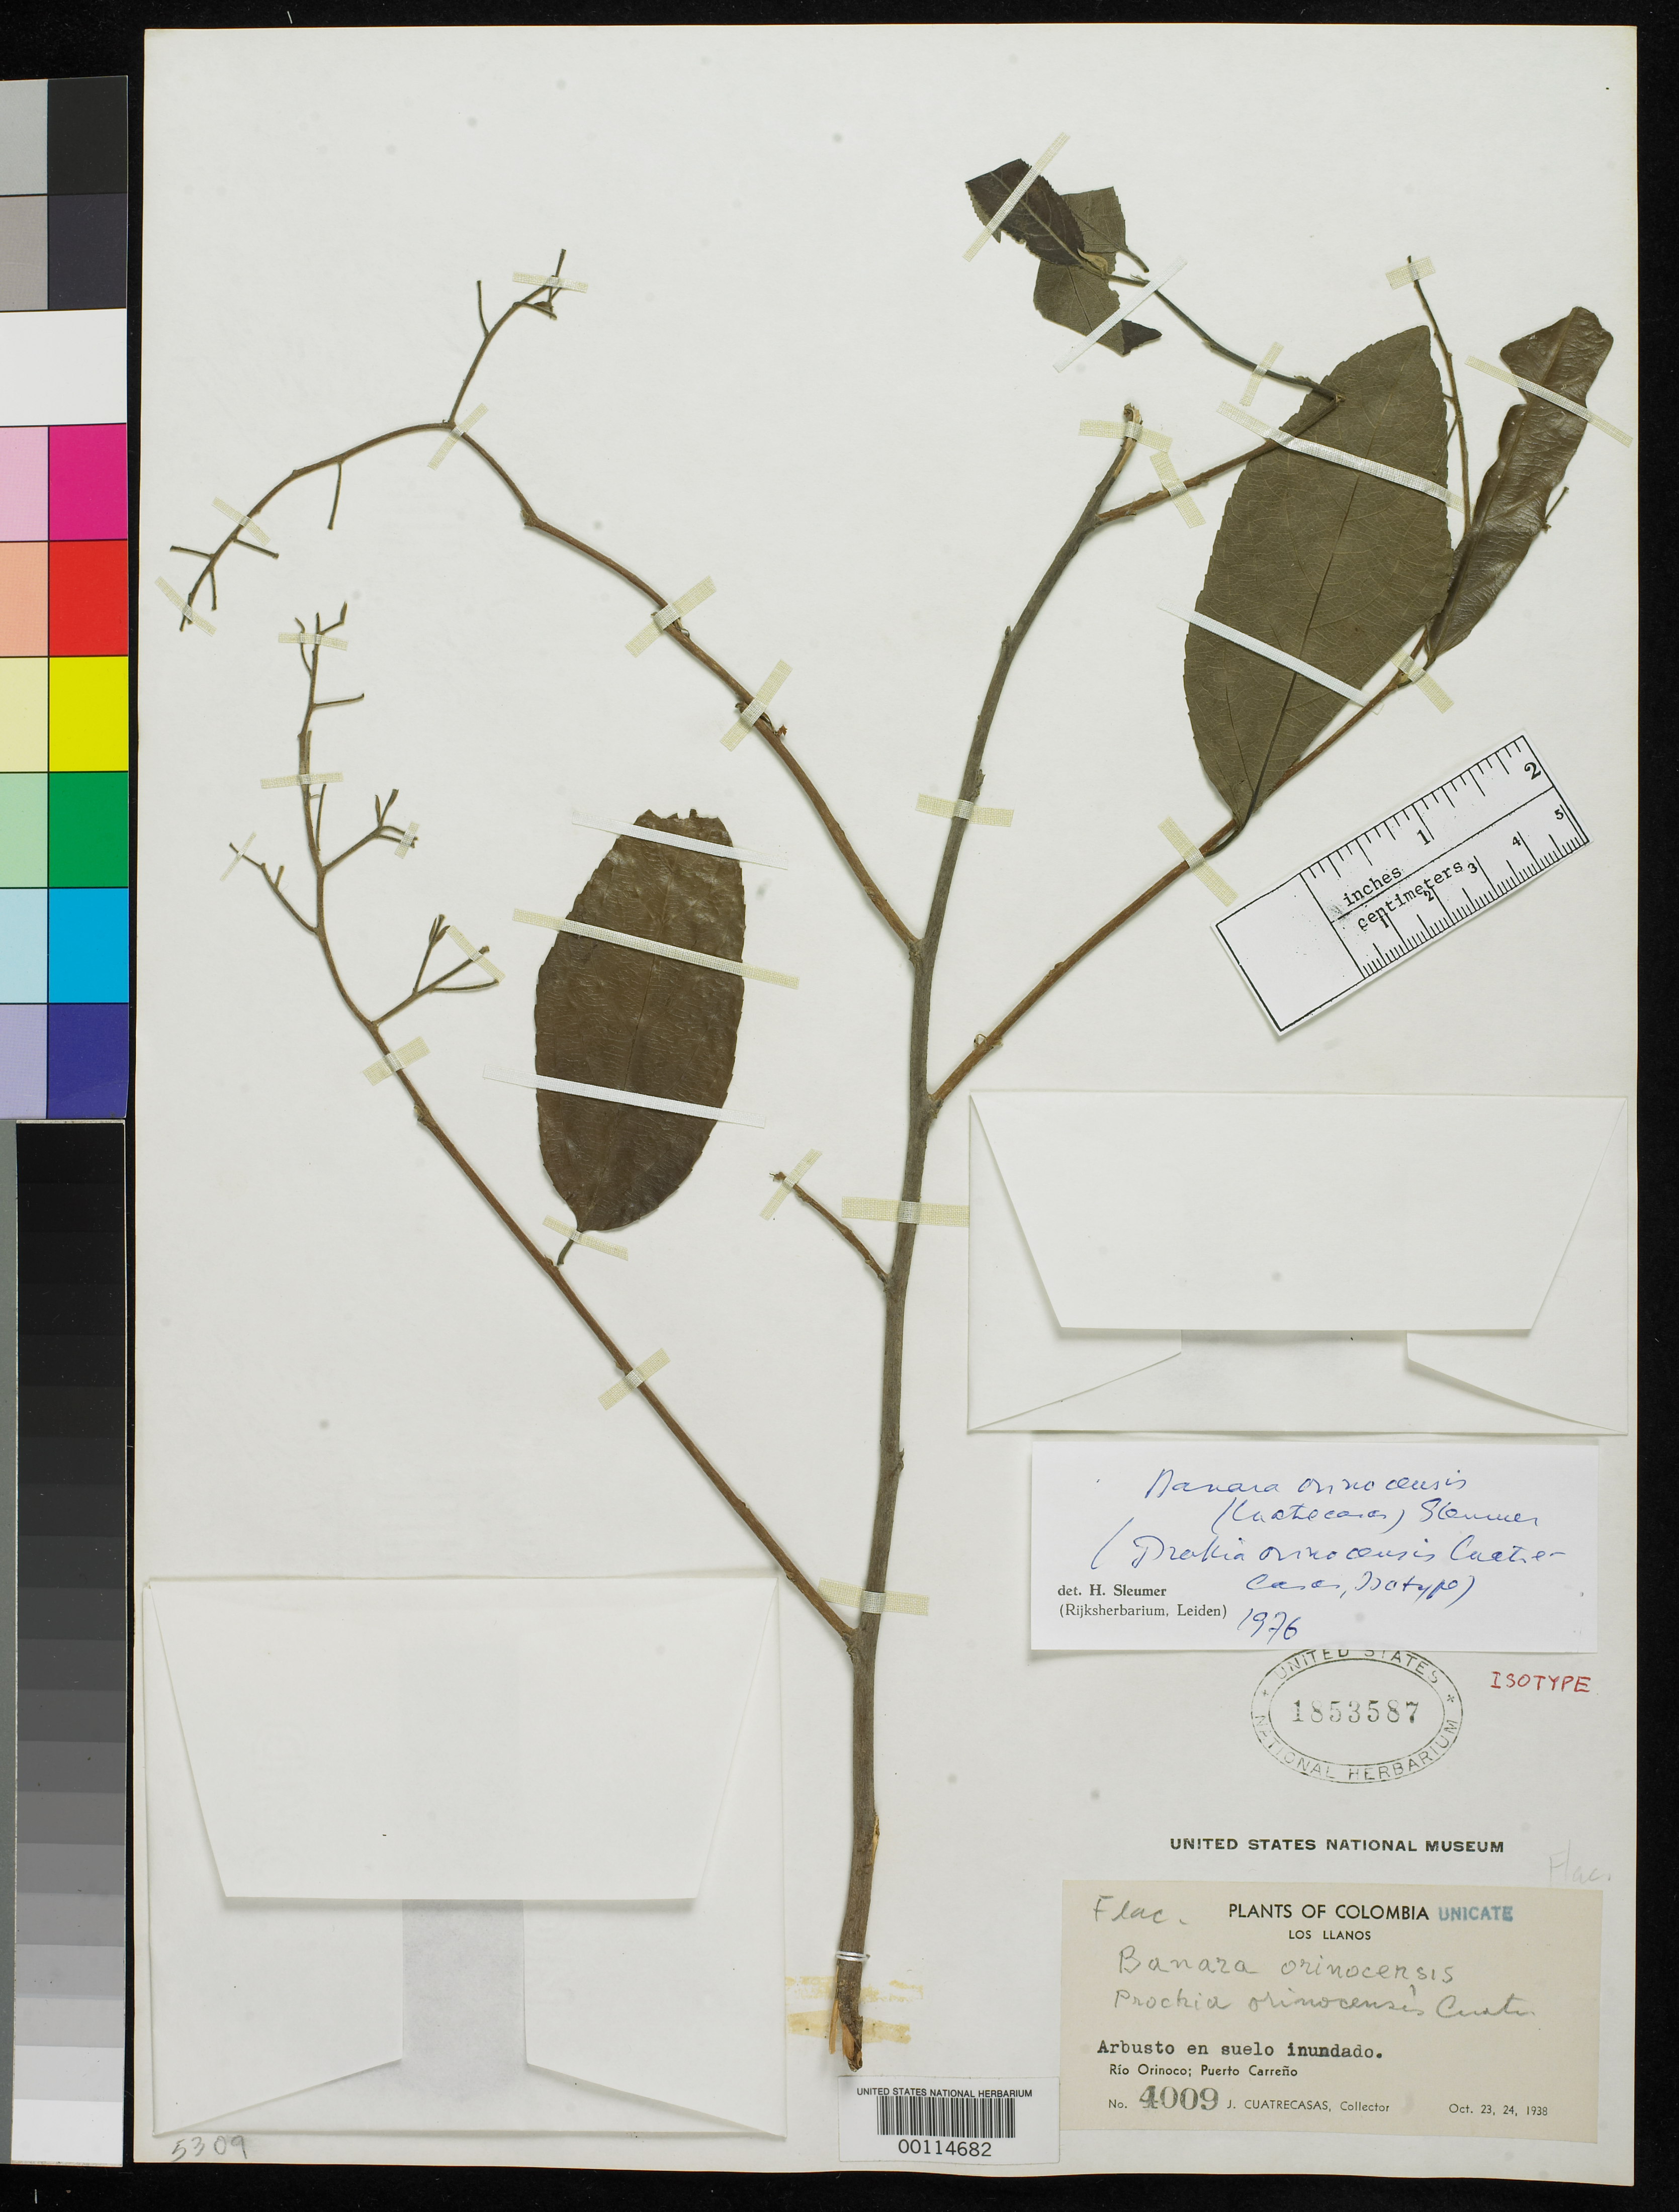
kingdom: Plantae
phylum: Tracheophyta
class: Magnoliopsida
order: Malpighiales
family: Salicaceae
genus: Prockia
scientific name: Prockia orinocensis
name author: Cuatrec.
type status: Isotype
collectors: J. Cuatrecasas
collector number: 4009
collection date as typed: Oct. 23, 24, 1938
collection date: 1938-10-23,1938-10-24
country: Colombia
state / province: Vichada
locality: Llanos, Orinoco River.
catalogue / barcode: US 1853587